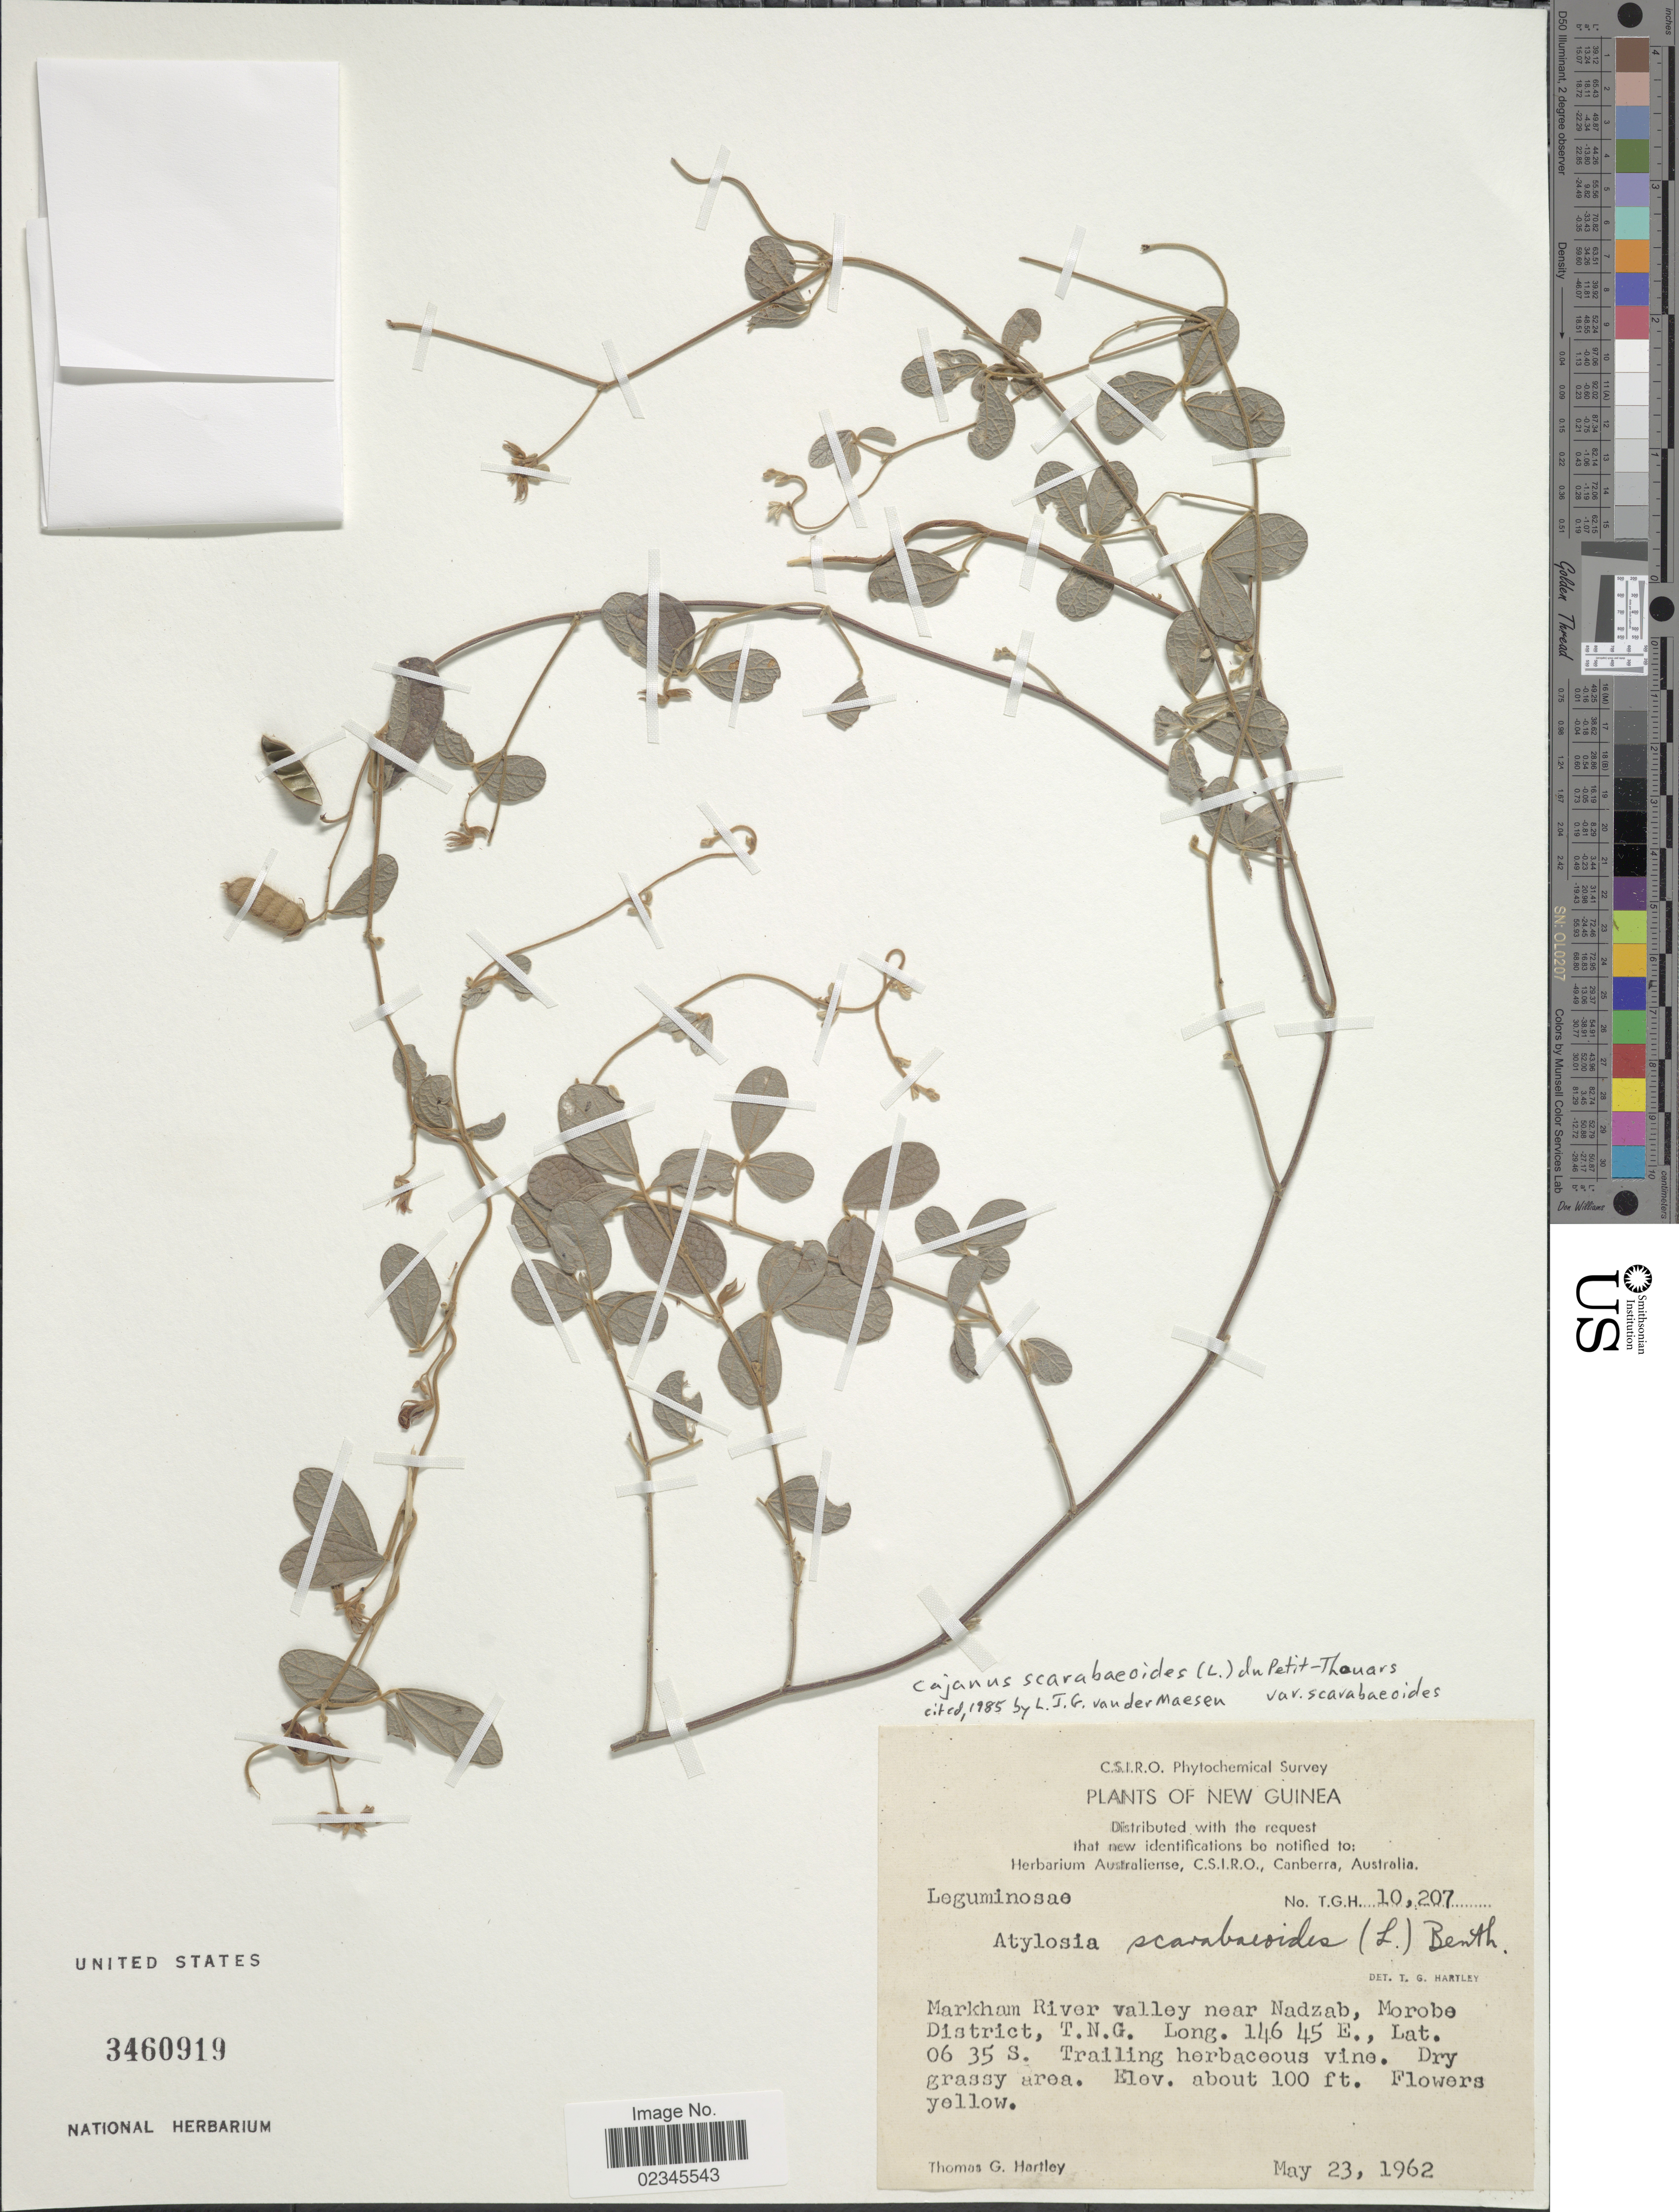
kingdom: Plantae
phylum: Tracheophyta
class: Magnoliopsida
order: Fabales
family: Fabaceae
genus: Cajanus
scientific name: Cajanus scarabaeoides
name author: (L.) Thou. ex Graham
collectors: T. G. Hartley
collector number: T.G.H. 10207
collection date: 1962-05-23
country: Papua New Guinea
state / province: Morobe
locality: New Guinea. Markham River valley near Nadzab, T.N.G.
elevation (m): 30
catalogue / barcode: US 3460919